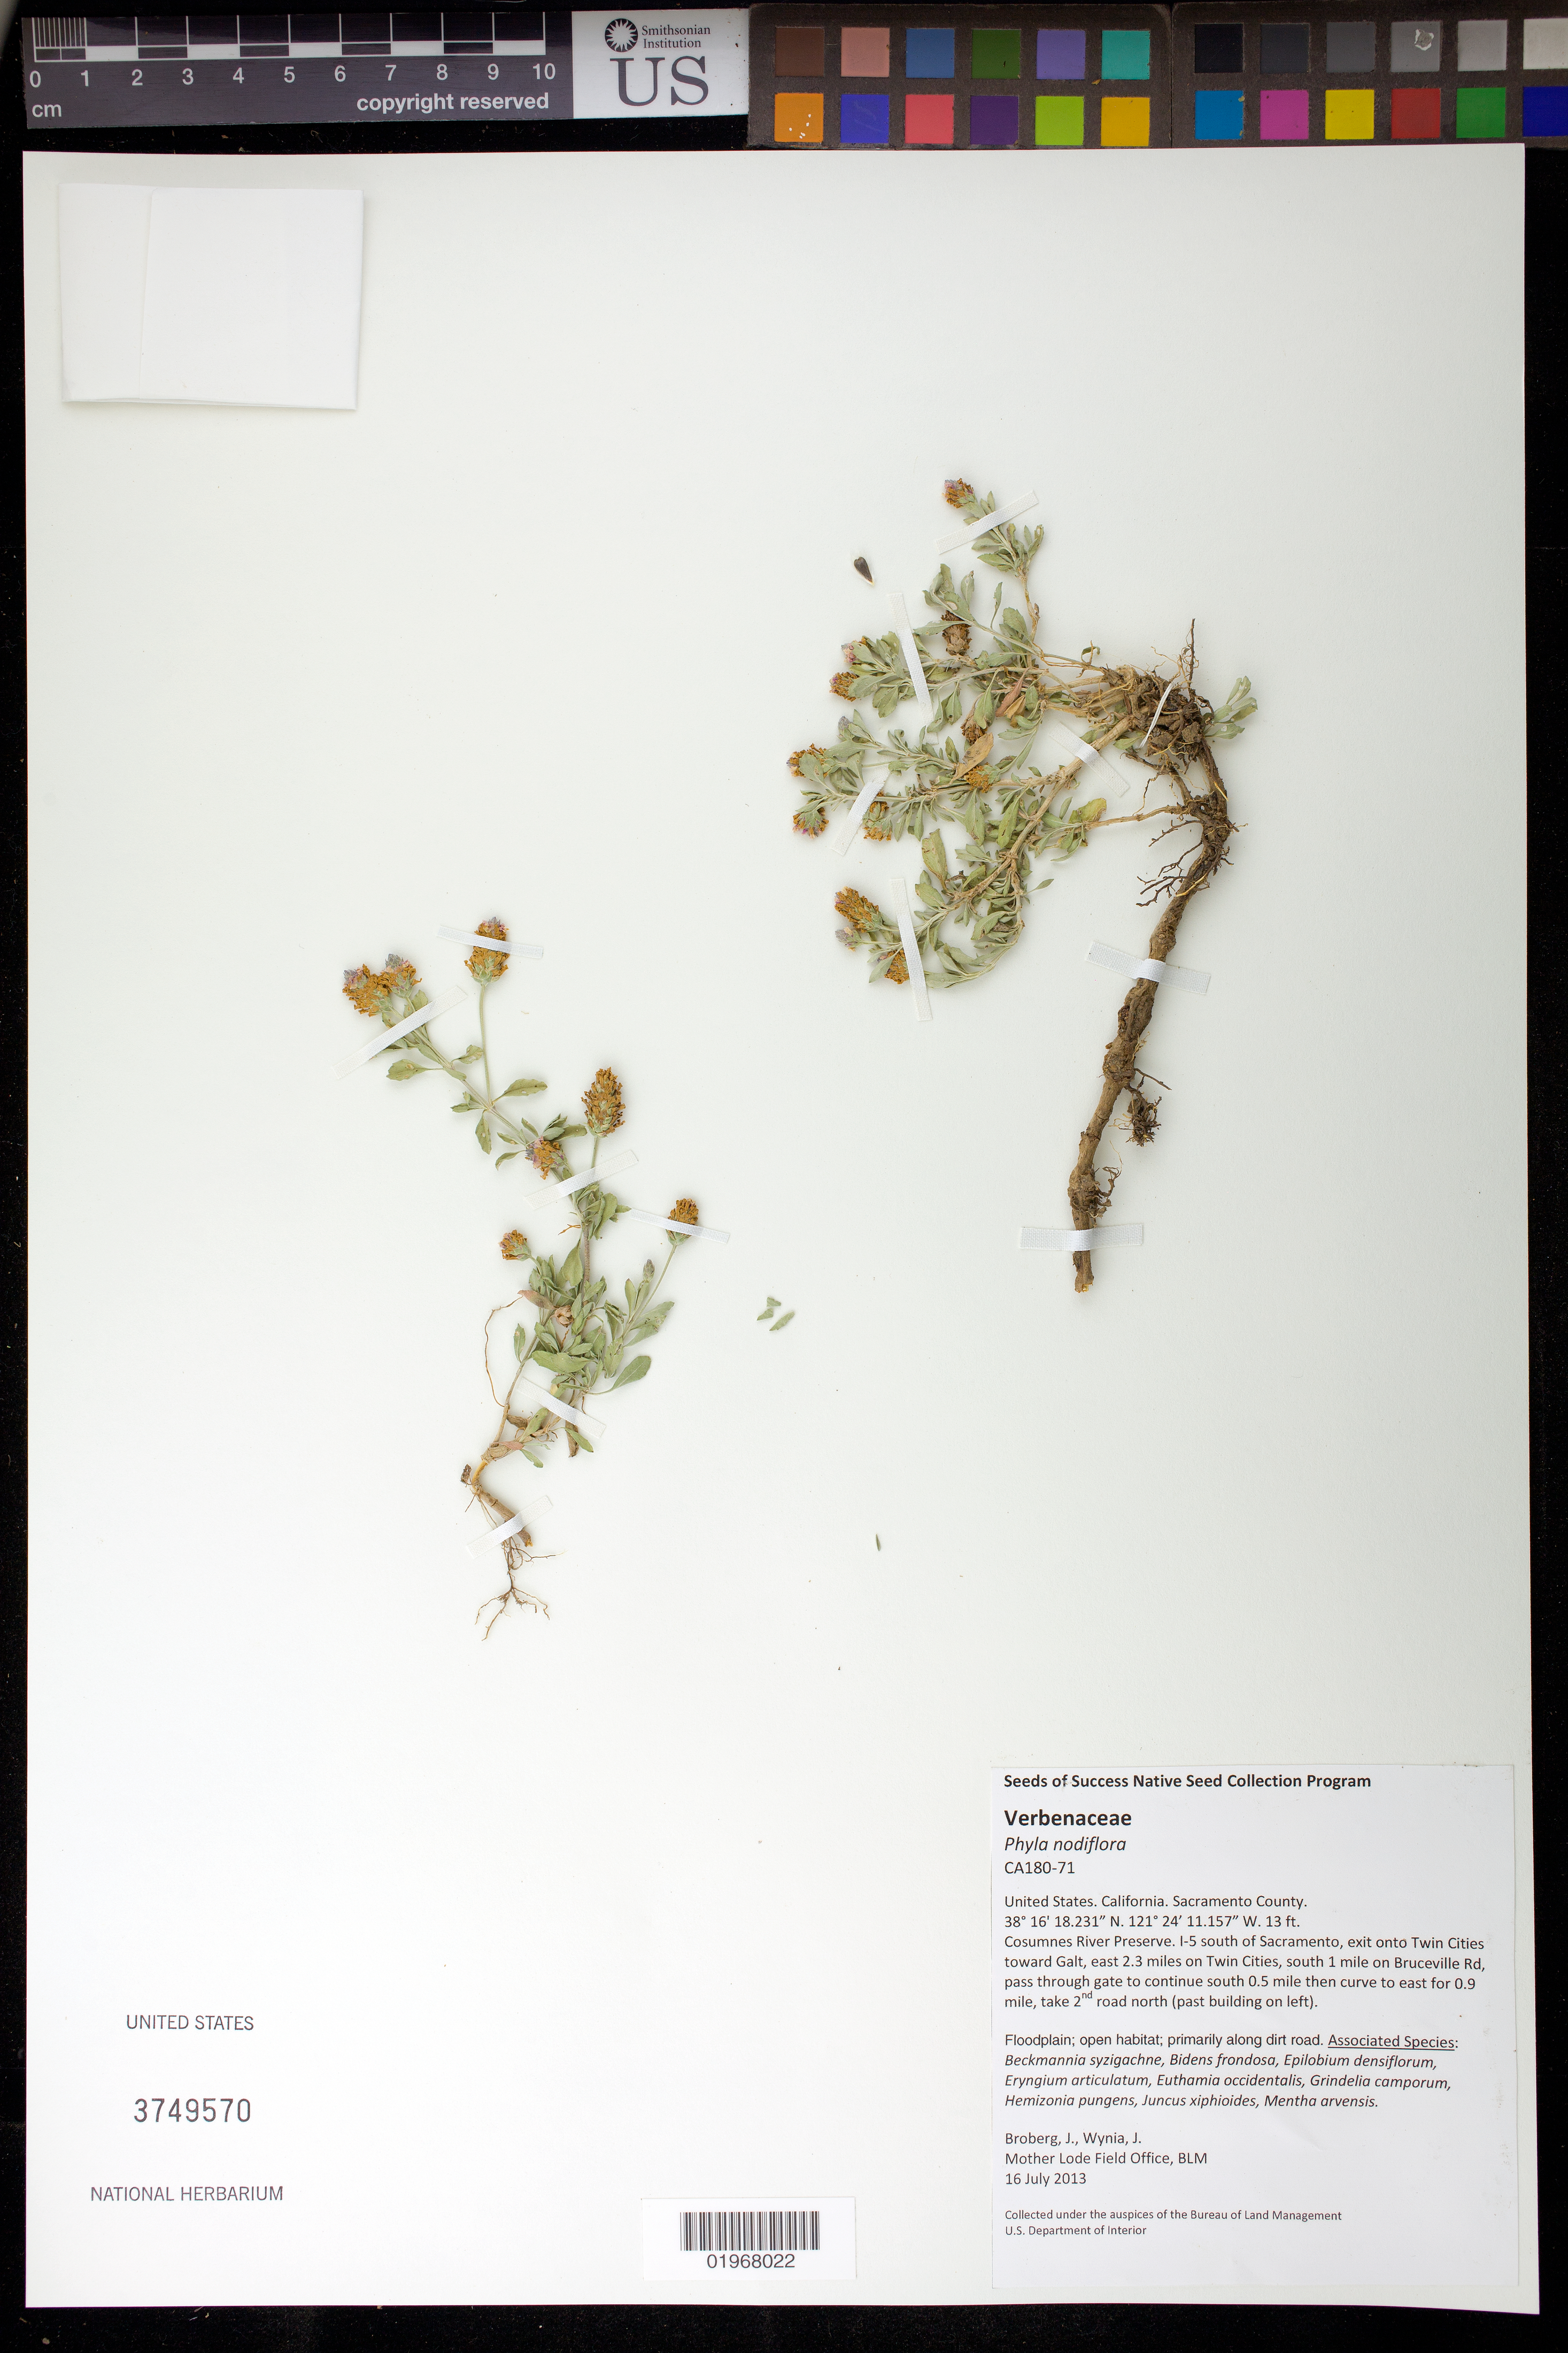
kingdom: Plantae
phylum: Tracheophyta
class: Magnoliopsida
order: Lamiales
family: Verbenaceae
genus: Phyla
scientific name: Phyla nodiflora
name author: (L.) Greene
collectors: J. Broberg & J. Wynia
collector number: CA180-71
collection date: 2013-07-16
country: United States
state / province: California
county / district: Sacramento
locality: Cosumnes River Preserve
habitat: Floodplain, open habitat, primarily along dirt road.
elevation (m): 4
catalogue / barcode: US 3749570